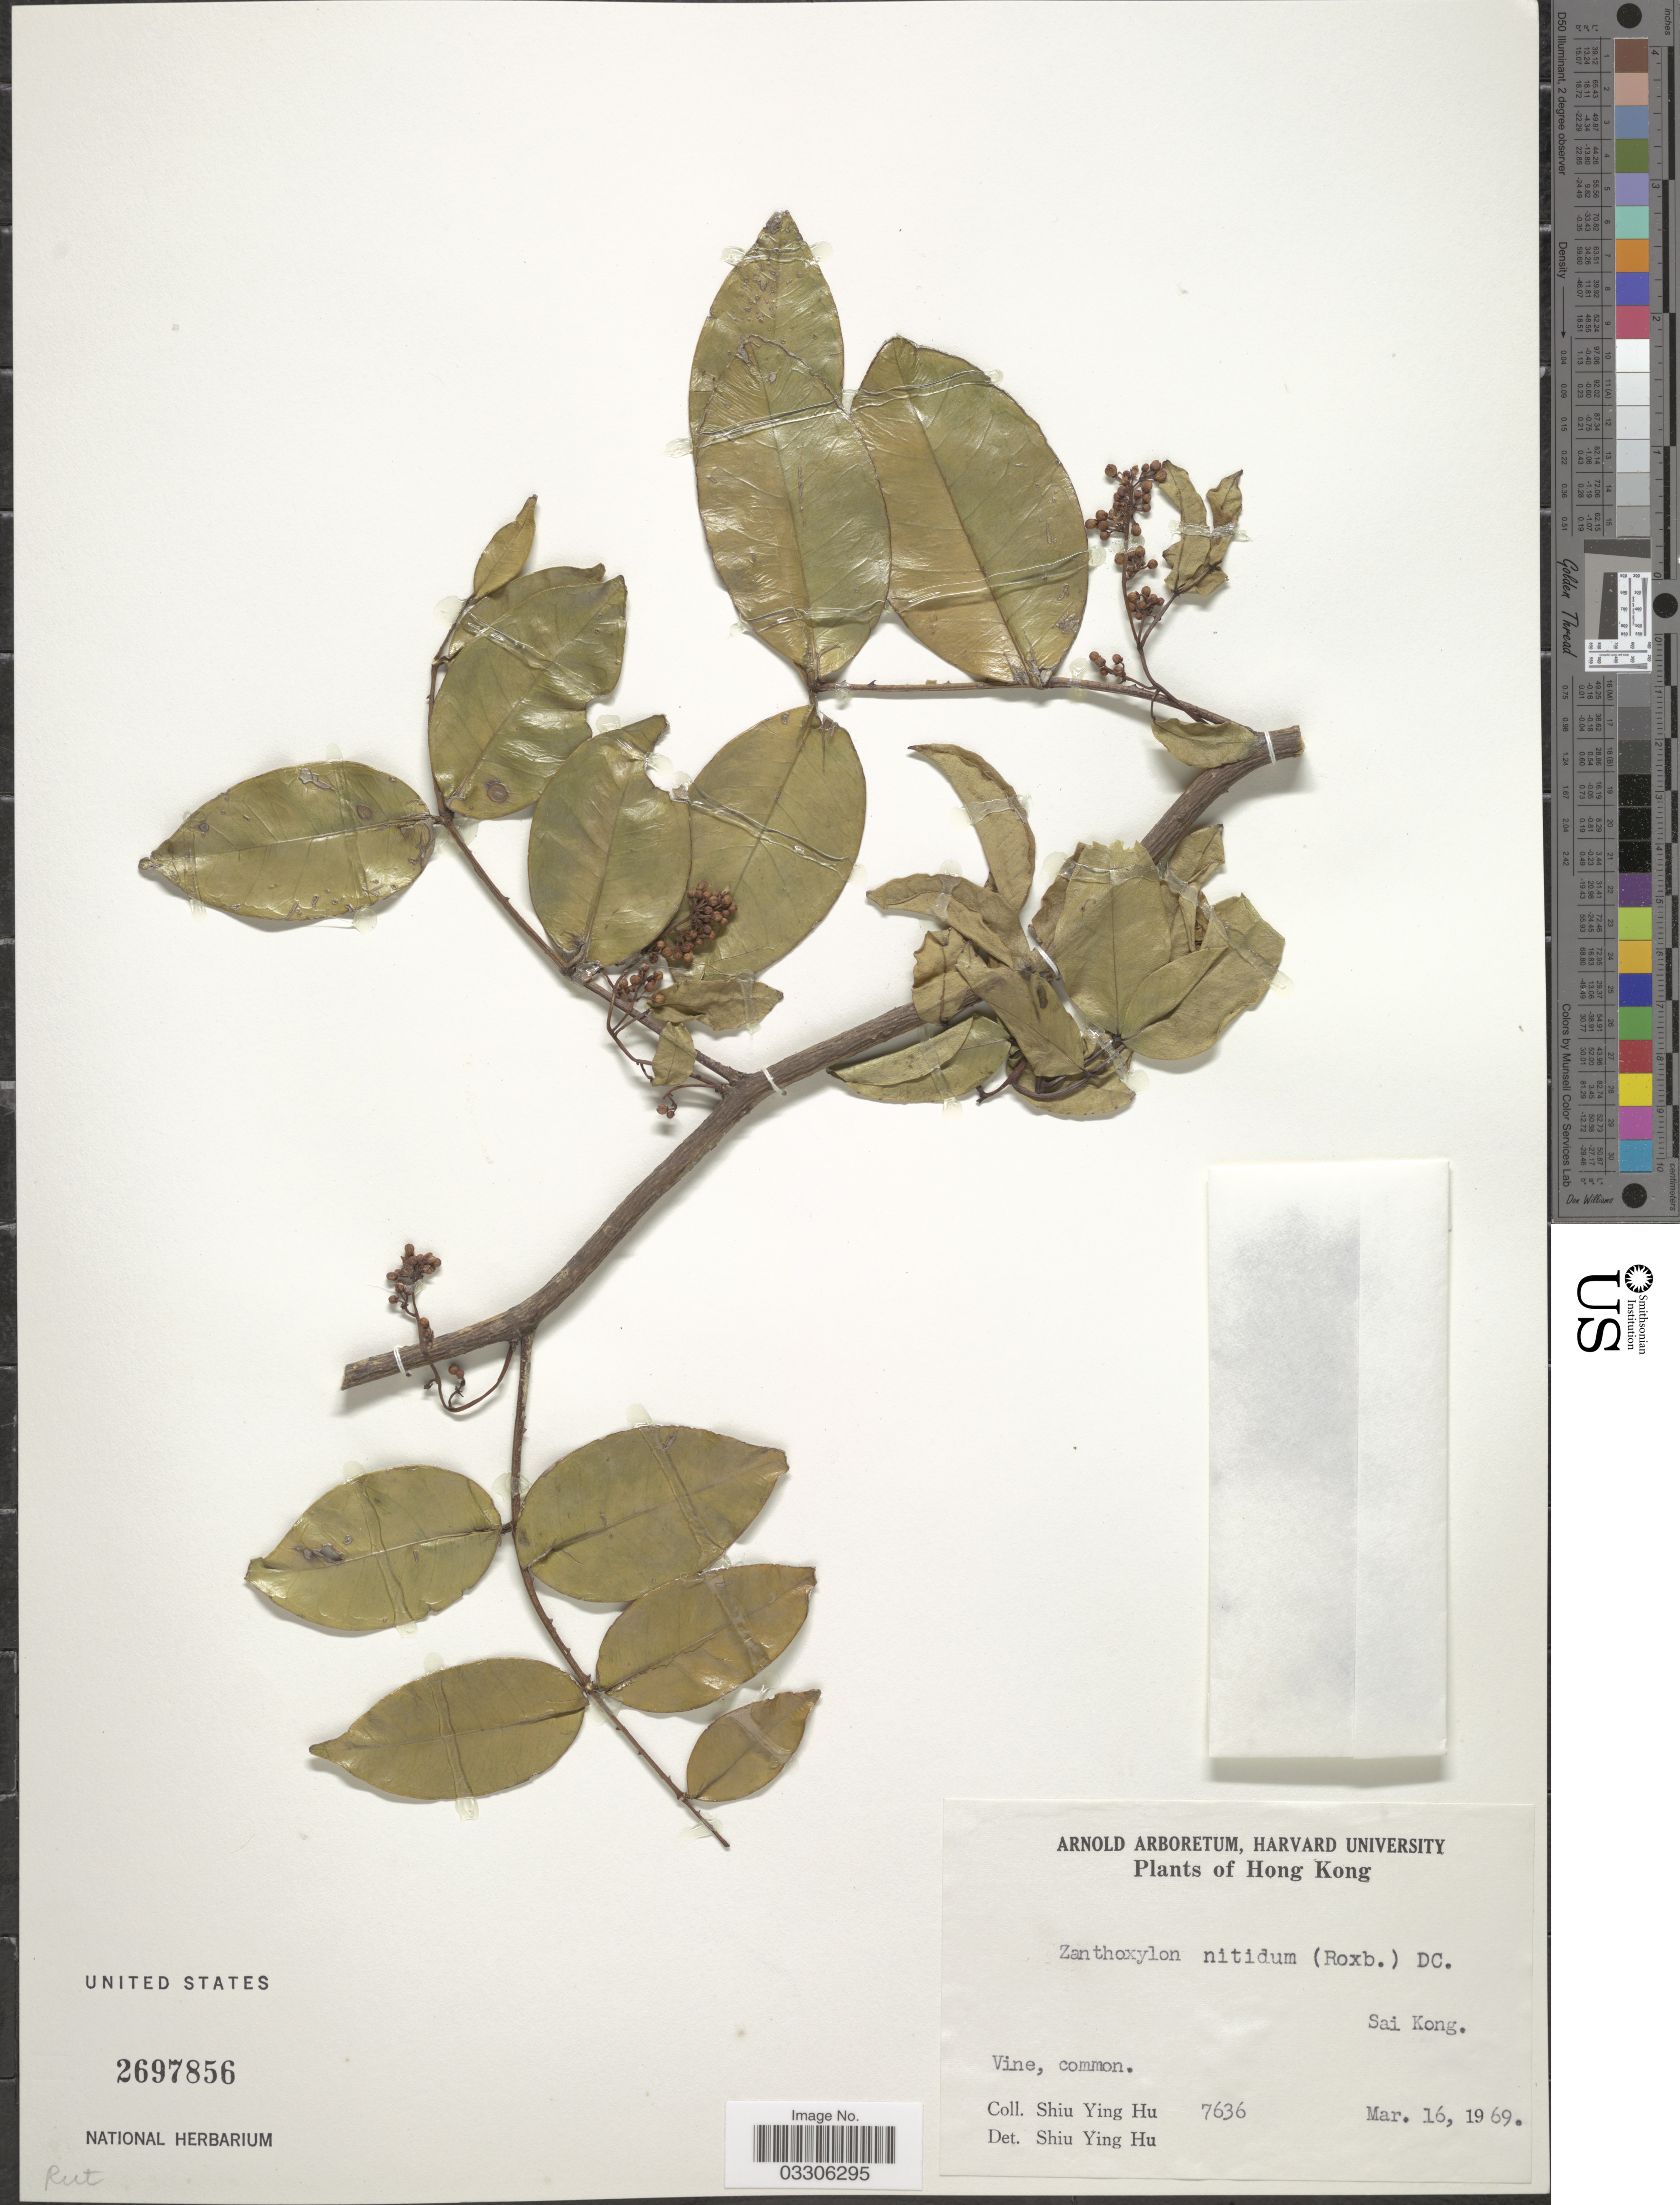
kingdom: Plantae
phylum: Tracheophyta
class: Magnoliopsida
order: Sapindales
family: Rutaceae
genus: Zanthoxylum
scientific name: Zanthoxylum nitidum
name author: Bunge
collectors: S. Y. Hu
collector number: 7636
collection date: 1969-03-16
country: China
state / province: Hong Kong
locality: Sai Kong.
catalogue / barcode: US 2697856